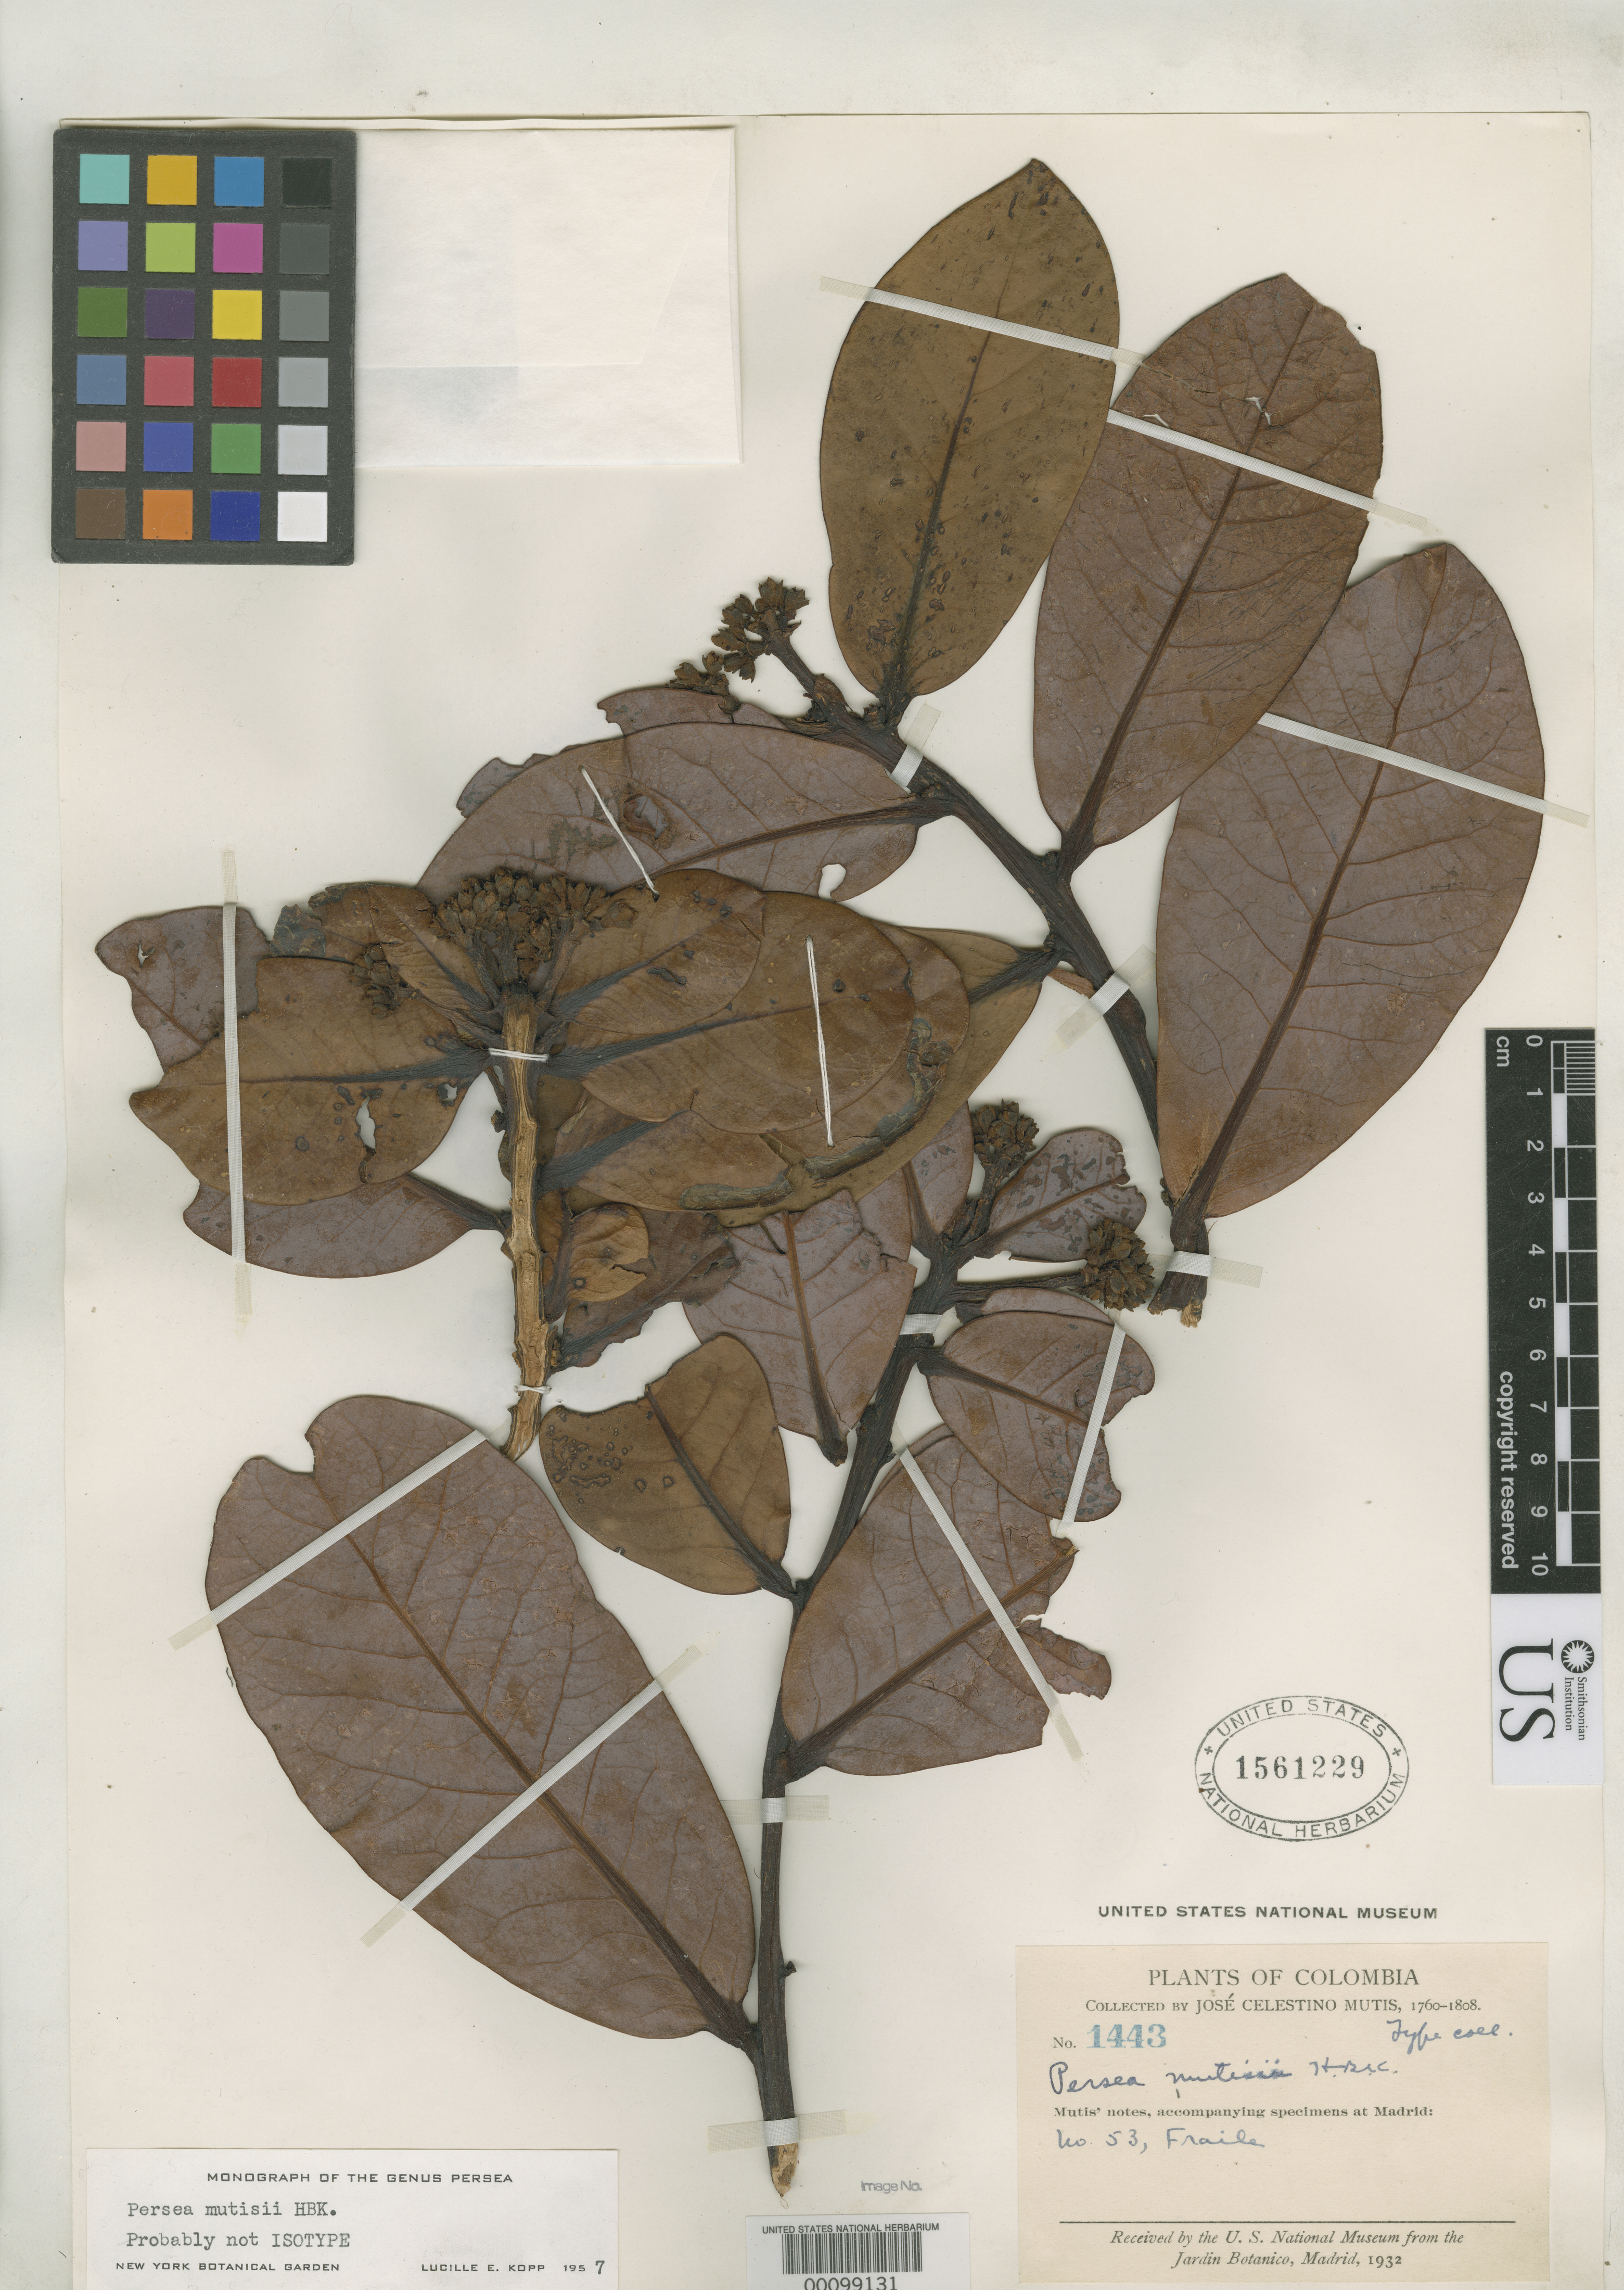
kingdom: Plantae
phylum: Tracheophyta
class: Magnoliopsida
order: Laurales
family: Lauraceae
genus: Persea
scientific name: Persea mutisii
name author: Kunth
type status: Possible Type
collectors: J. C. B. Mutis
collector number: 1443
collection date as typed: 1760 to -- --- 1808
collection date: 1760/1808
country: Colombia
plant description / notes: Annotated by L.E. Kopp (1957) as "probably not isotype".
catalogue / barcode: US 1561229